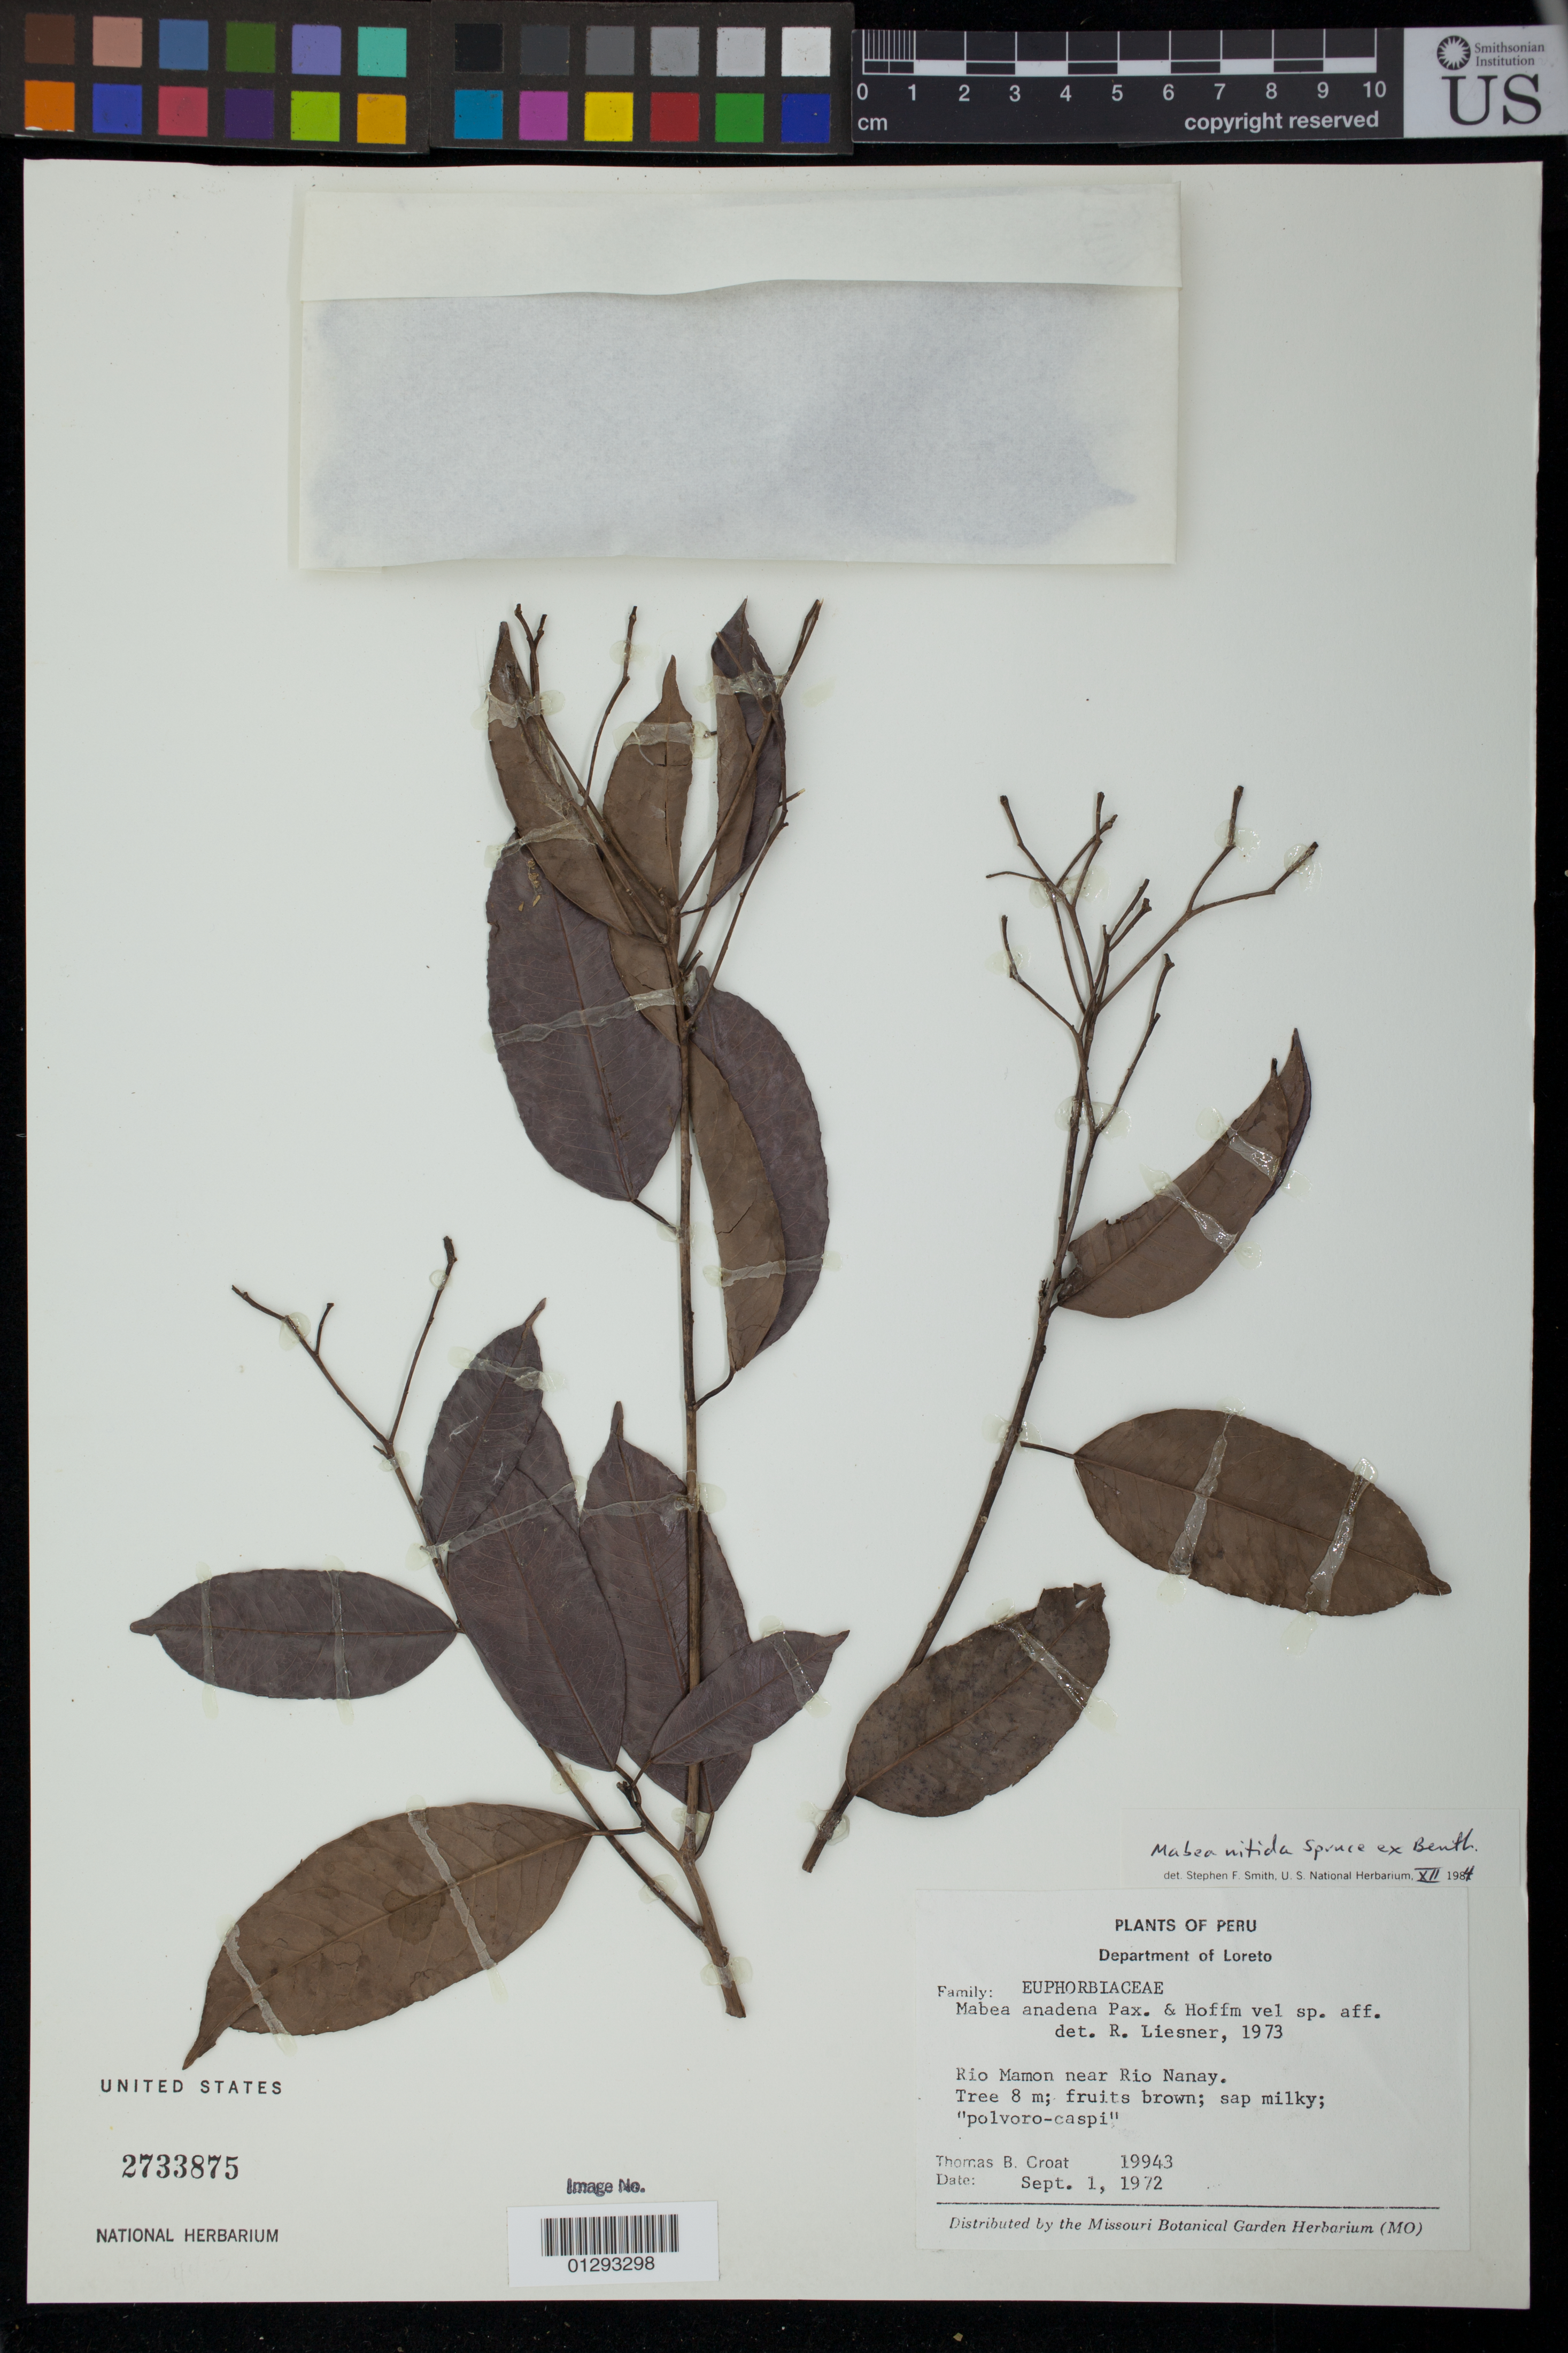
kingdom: Plantae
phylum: Tracheophyta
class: Magnoliopsida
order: Malpighiales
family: Euphorbiaceae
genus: Mabea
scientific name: Mabea nitida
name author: Spruce ex Benth.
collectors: T. B. Croat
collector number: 19943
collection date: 1972-09-01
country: Peru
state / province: Loreto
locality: Rio Mamon near Rio Nanay.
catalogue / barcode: US 2733875